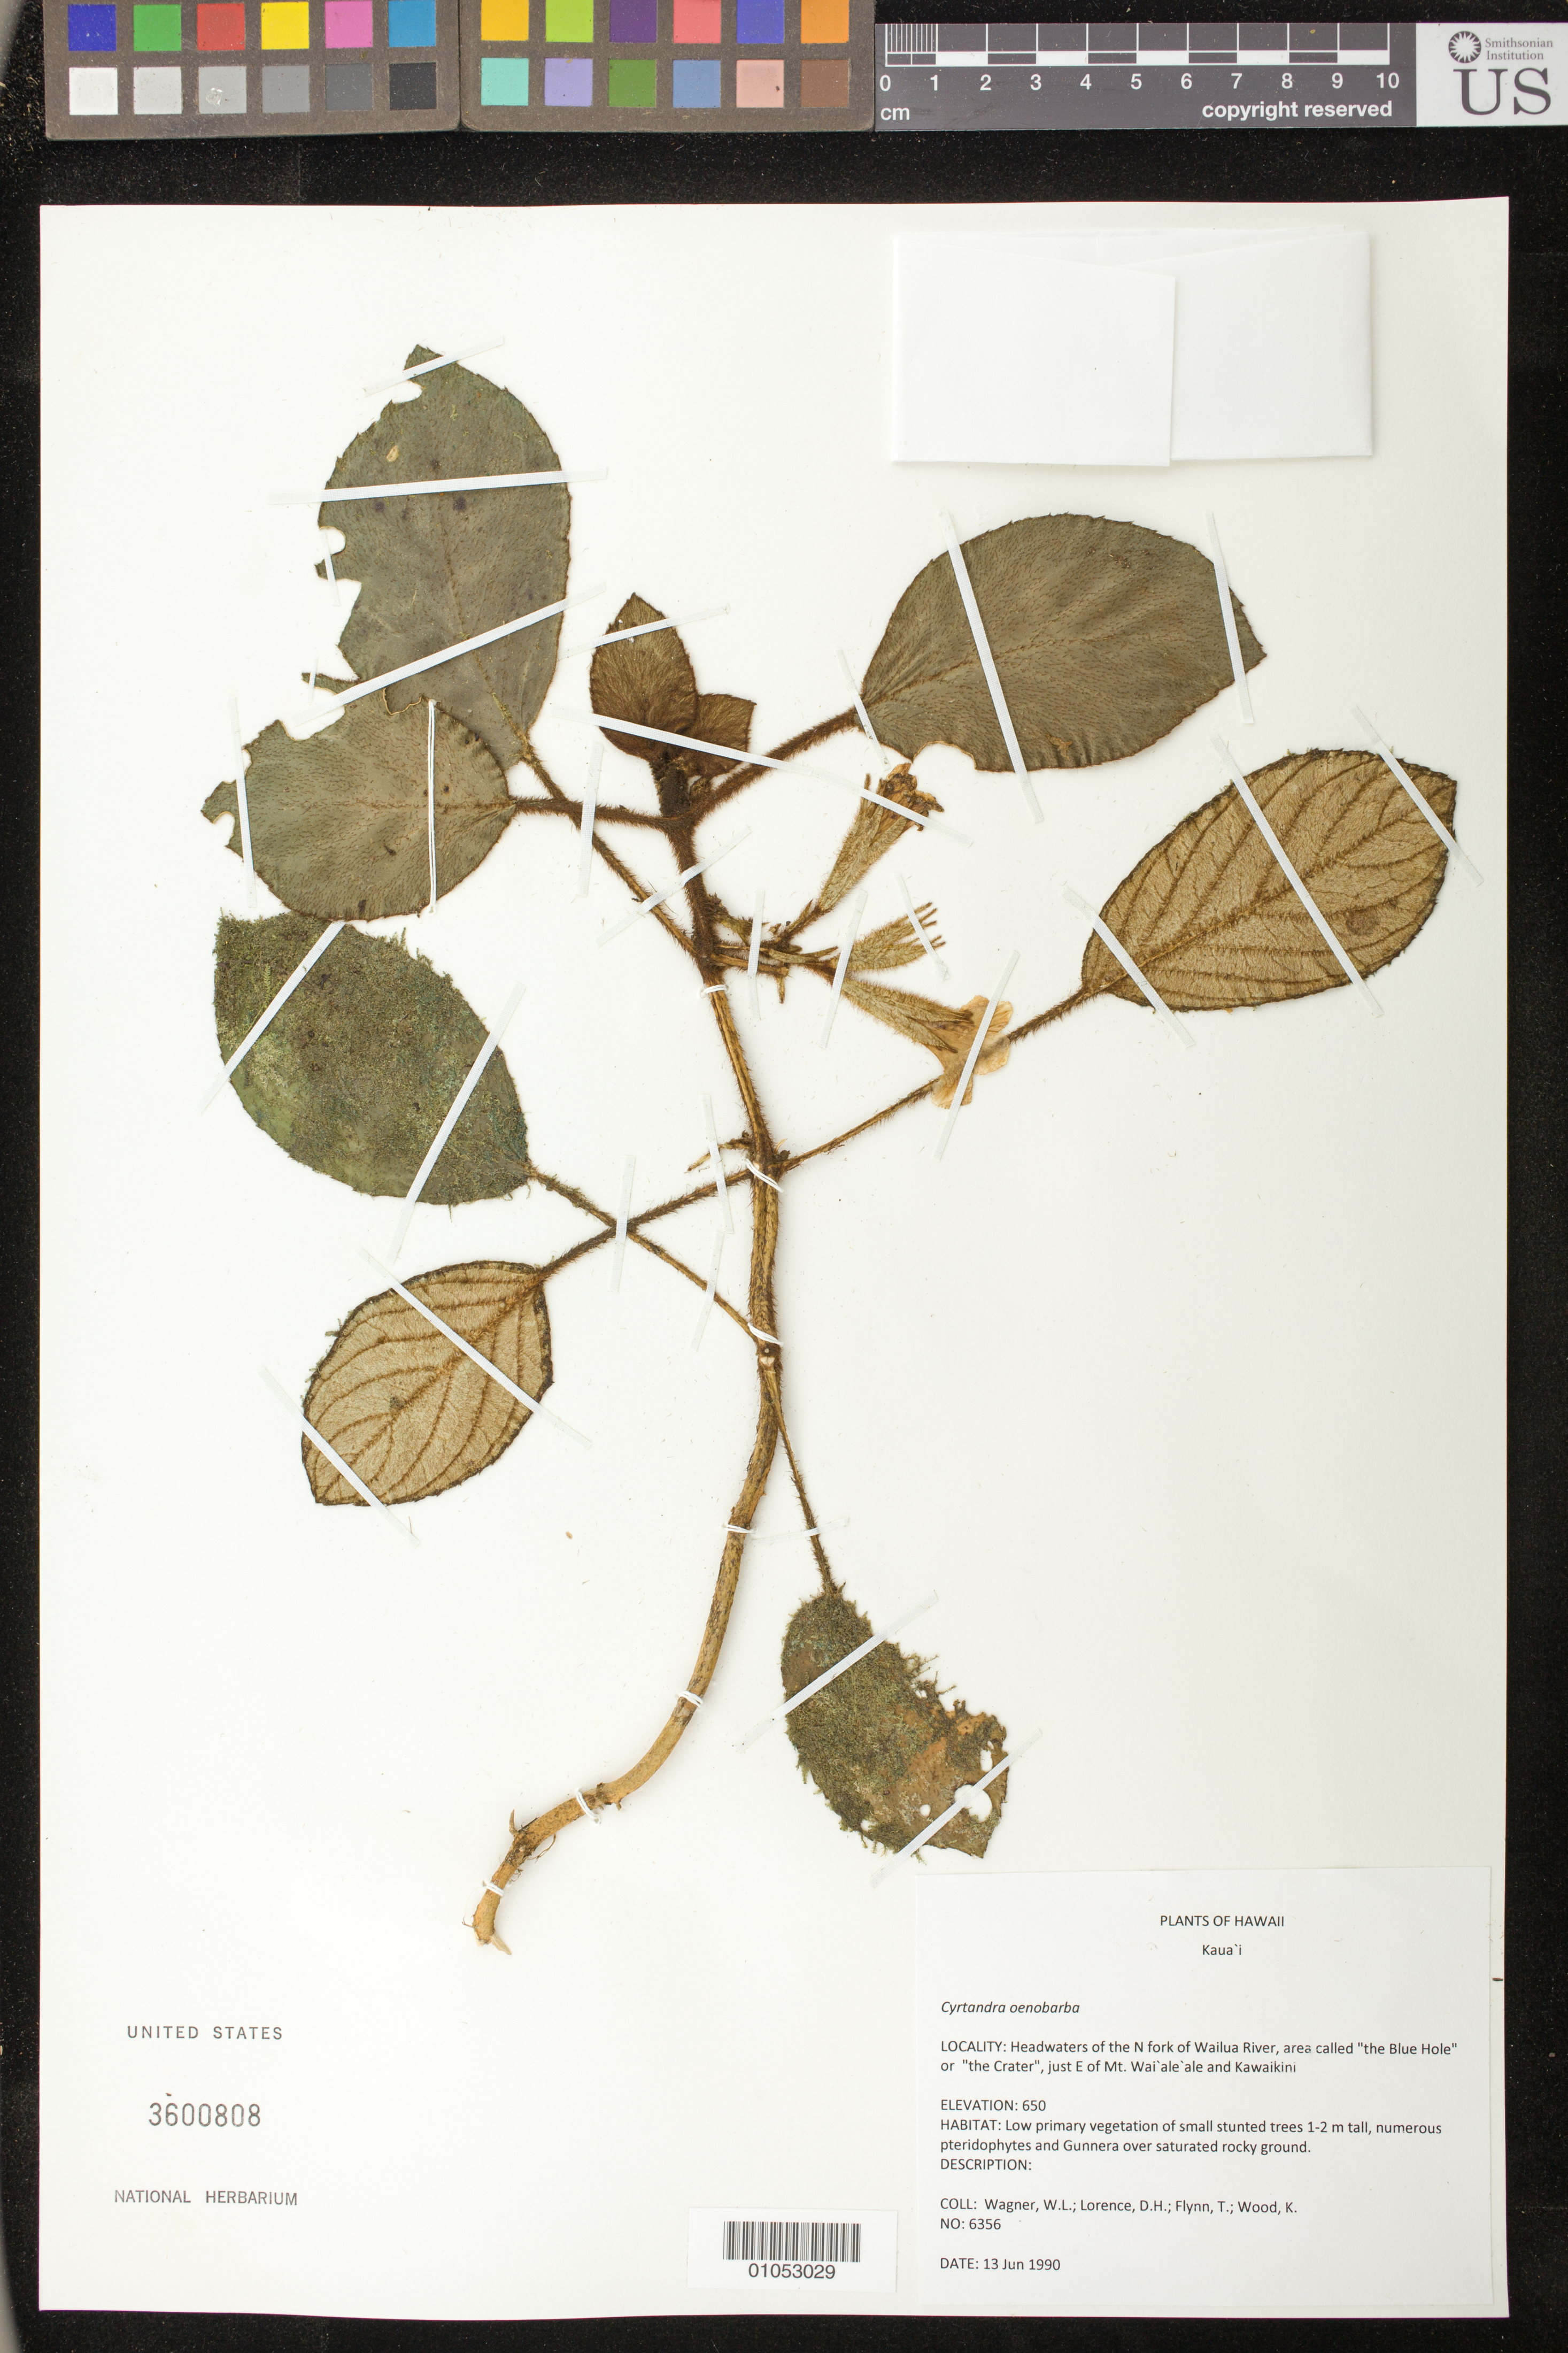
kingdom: Plantae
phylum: Tracheophyta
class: Magnoliopsida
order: Lamiales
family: Gesneriaceae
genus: Cyrtandra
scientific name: Cyrtandra oenobarba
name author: H. Mann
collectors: W. L. Wagner, D. Lorence, T. W. Flynn & K. Wood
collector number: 6356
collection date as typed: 13 Jun 1990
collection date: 1990-06-13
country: United States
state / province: Hawaii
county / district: Kauai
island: Kaua'i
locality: Headwaters of the N fork of Wailua River, area called "the Blue Hole" or "the Crater", just E of Mt. Waialeale and Kawaikini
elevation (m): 650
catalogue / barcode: US 3600808